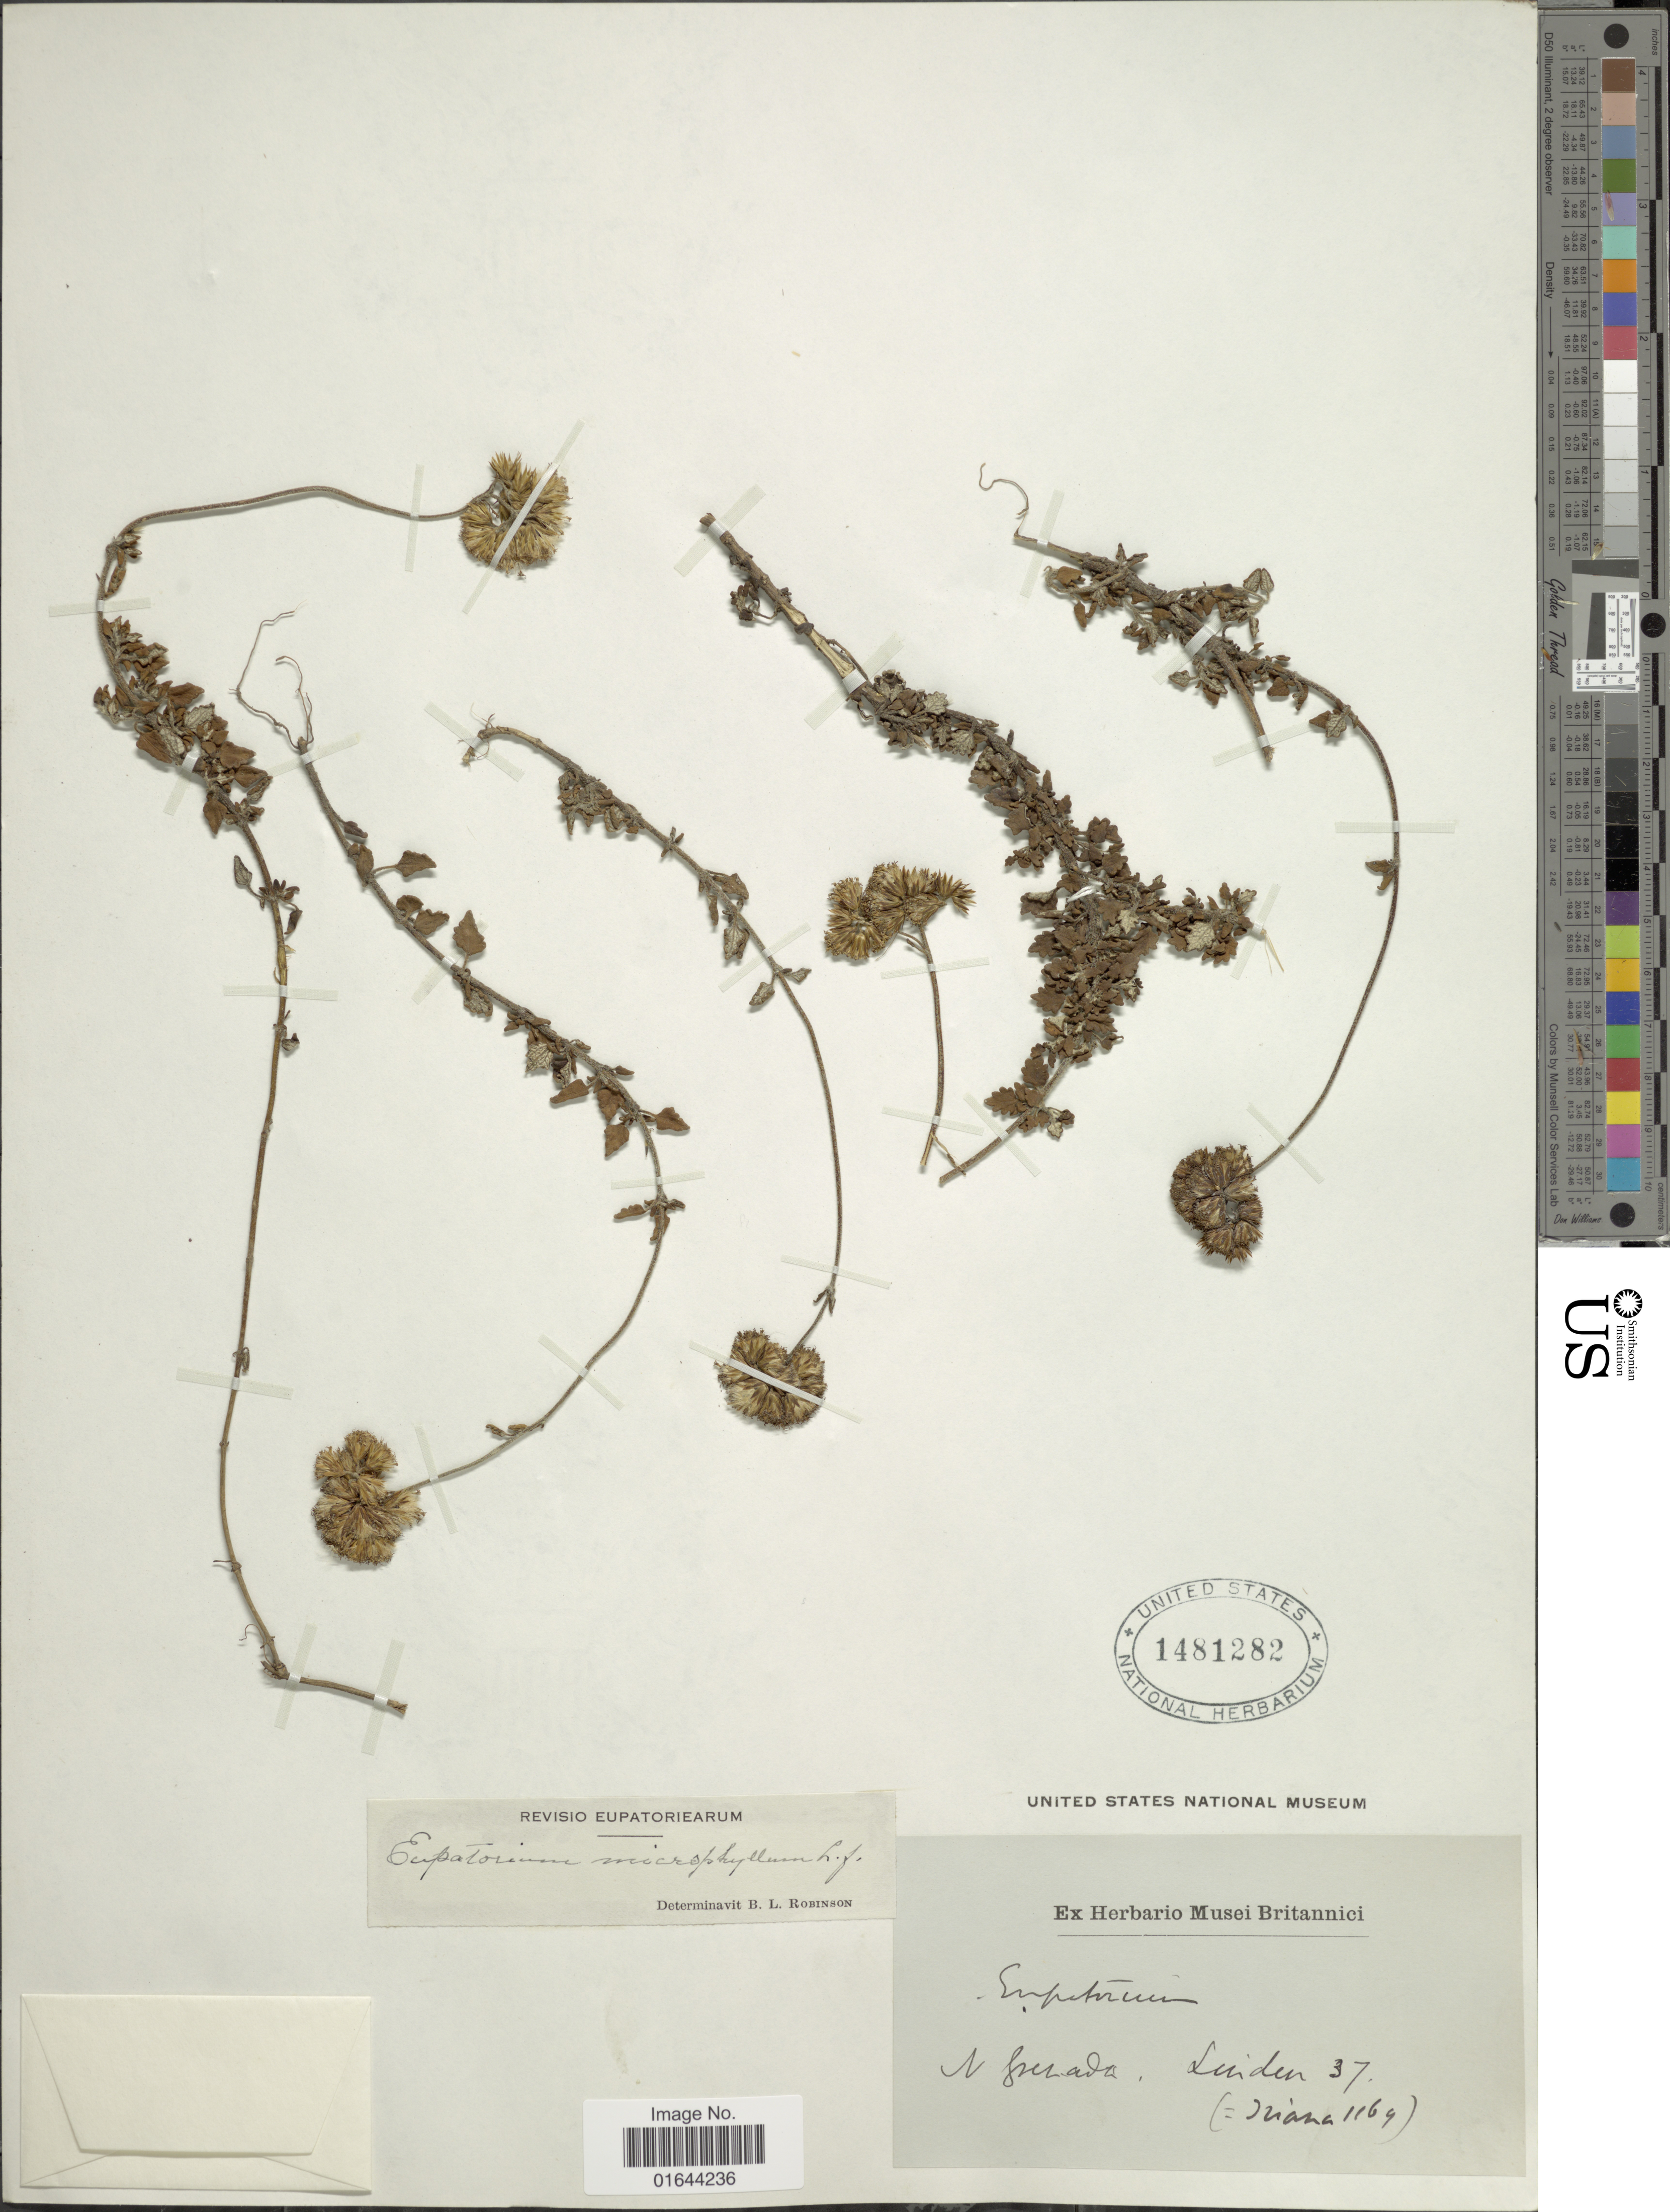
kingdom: Plantae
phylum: Tracheophyta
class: Magnoliopsida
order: Asterales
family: Asteraceae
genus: Lourteigia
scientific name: Lourteigia microphylla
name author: (L. f.) R.M. King & H. Rob.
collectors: -- Linden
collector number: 37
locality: N. Grenada.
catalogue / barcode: US 1481282